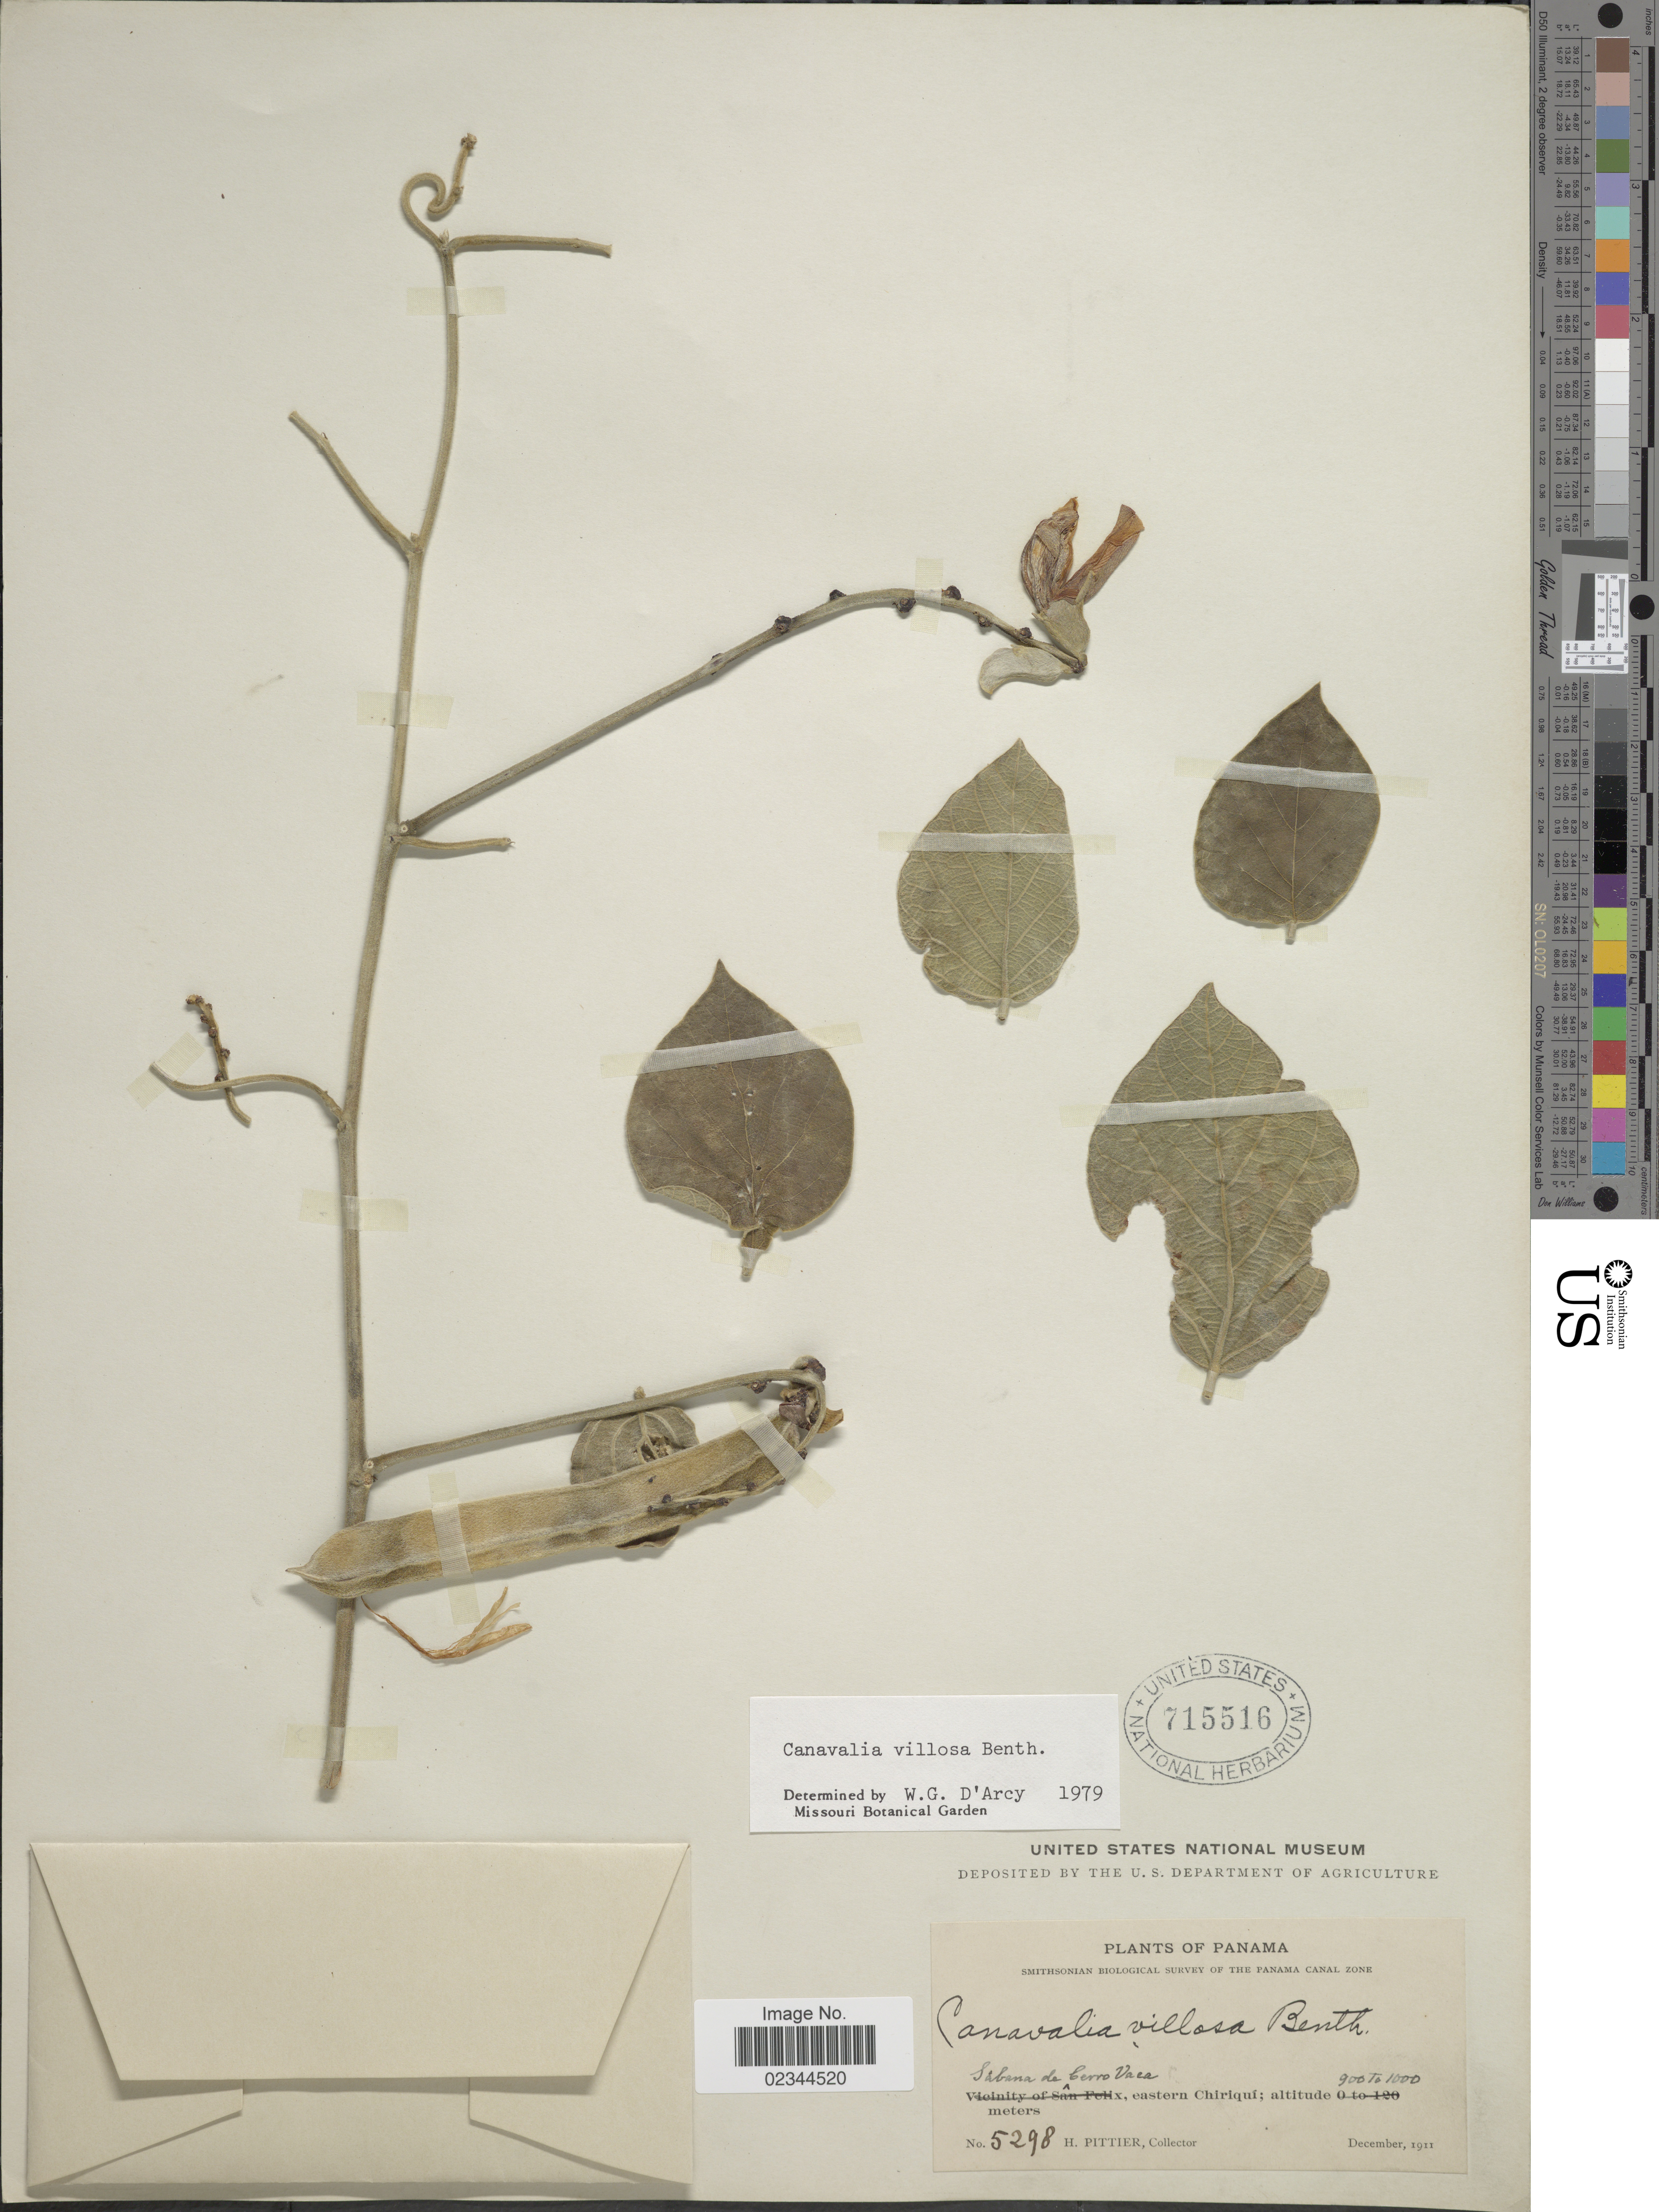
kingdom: Plantae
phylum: Tracheophyta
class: Magnoliopsida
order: Fabales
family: Fabaceae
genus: Canavalia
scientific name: Canavalia villosa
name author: Benth.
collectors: H. F. Pittier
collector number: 5298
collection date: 1911-12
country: Panama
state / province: Chiriqui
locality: Sabana de Cerro Vaca, eastern Chiriqui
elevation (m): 900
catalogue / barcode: US 715516